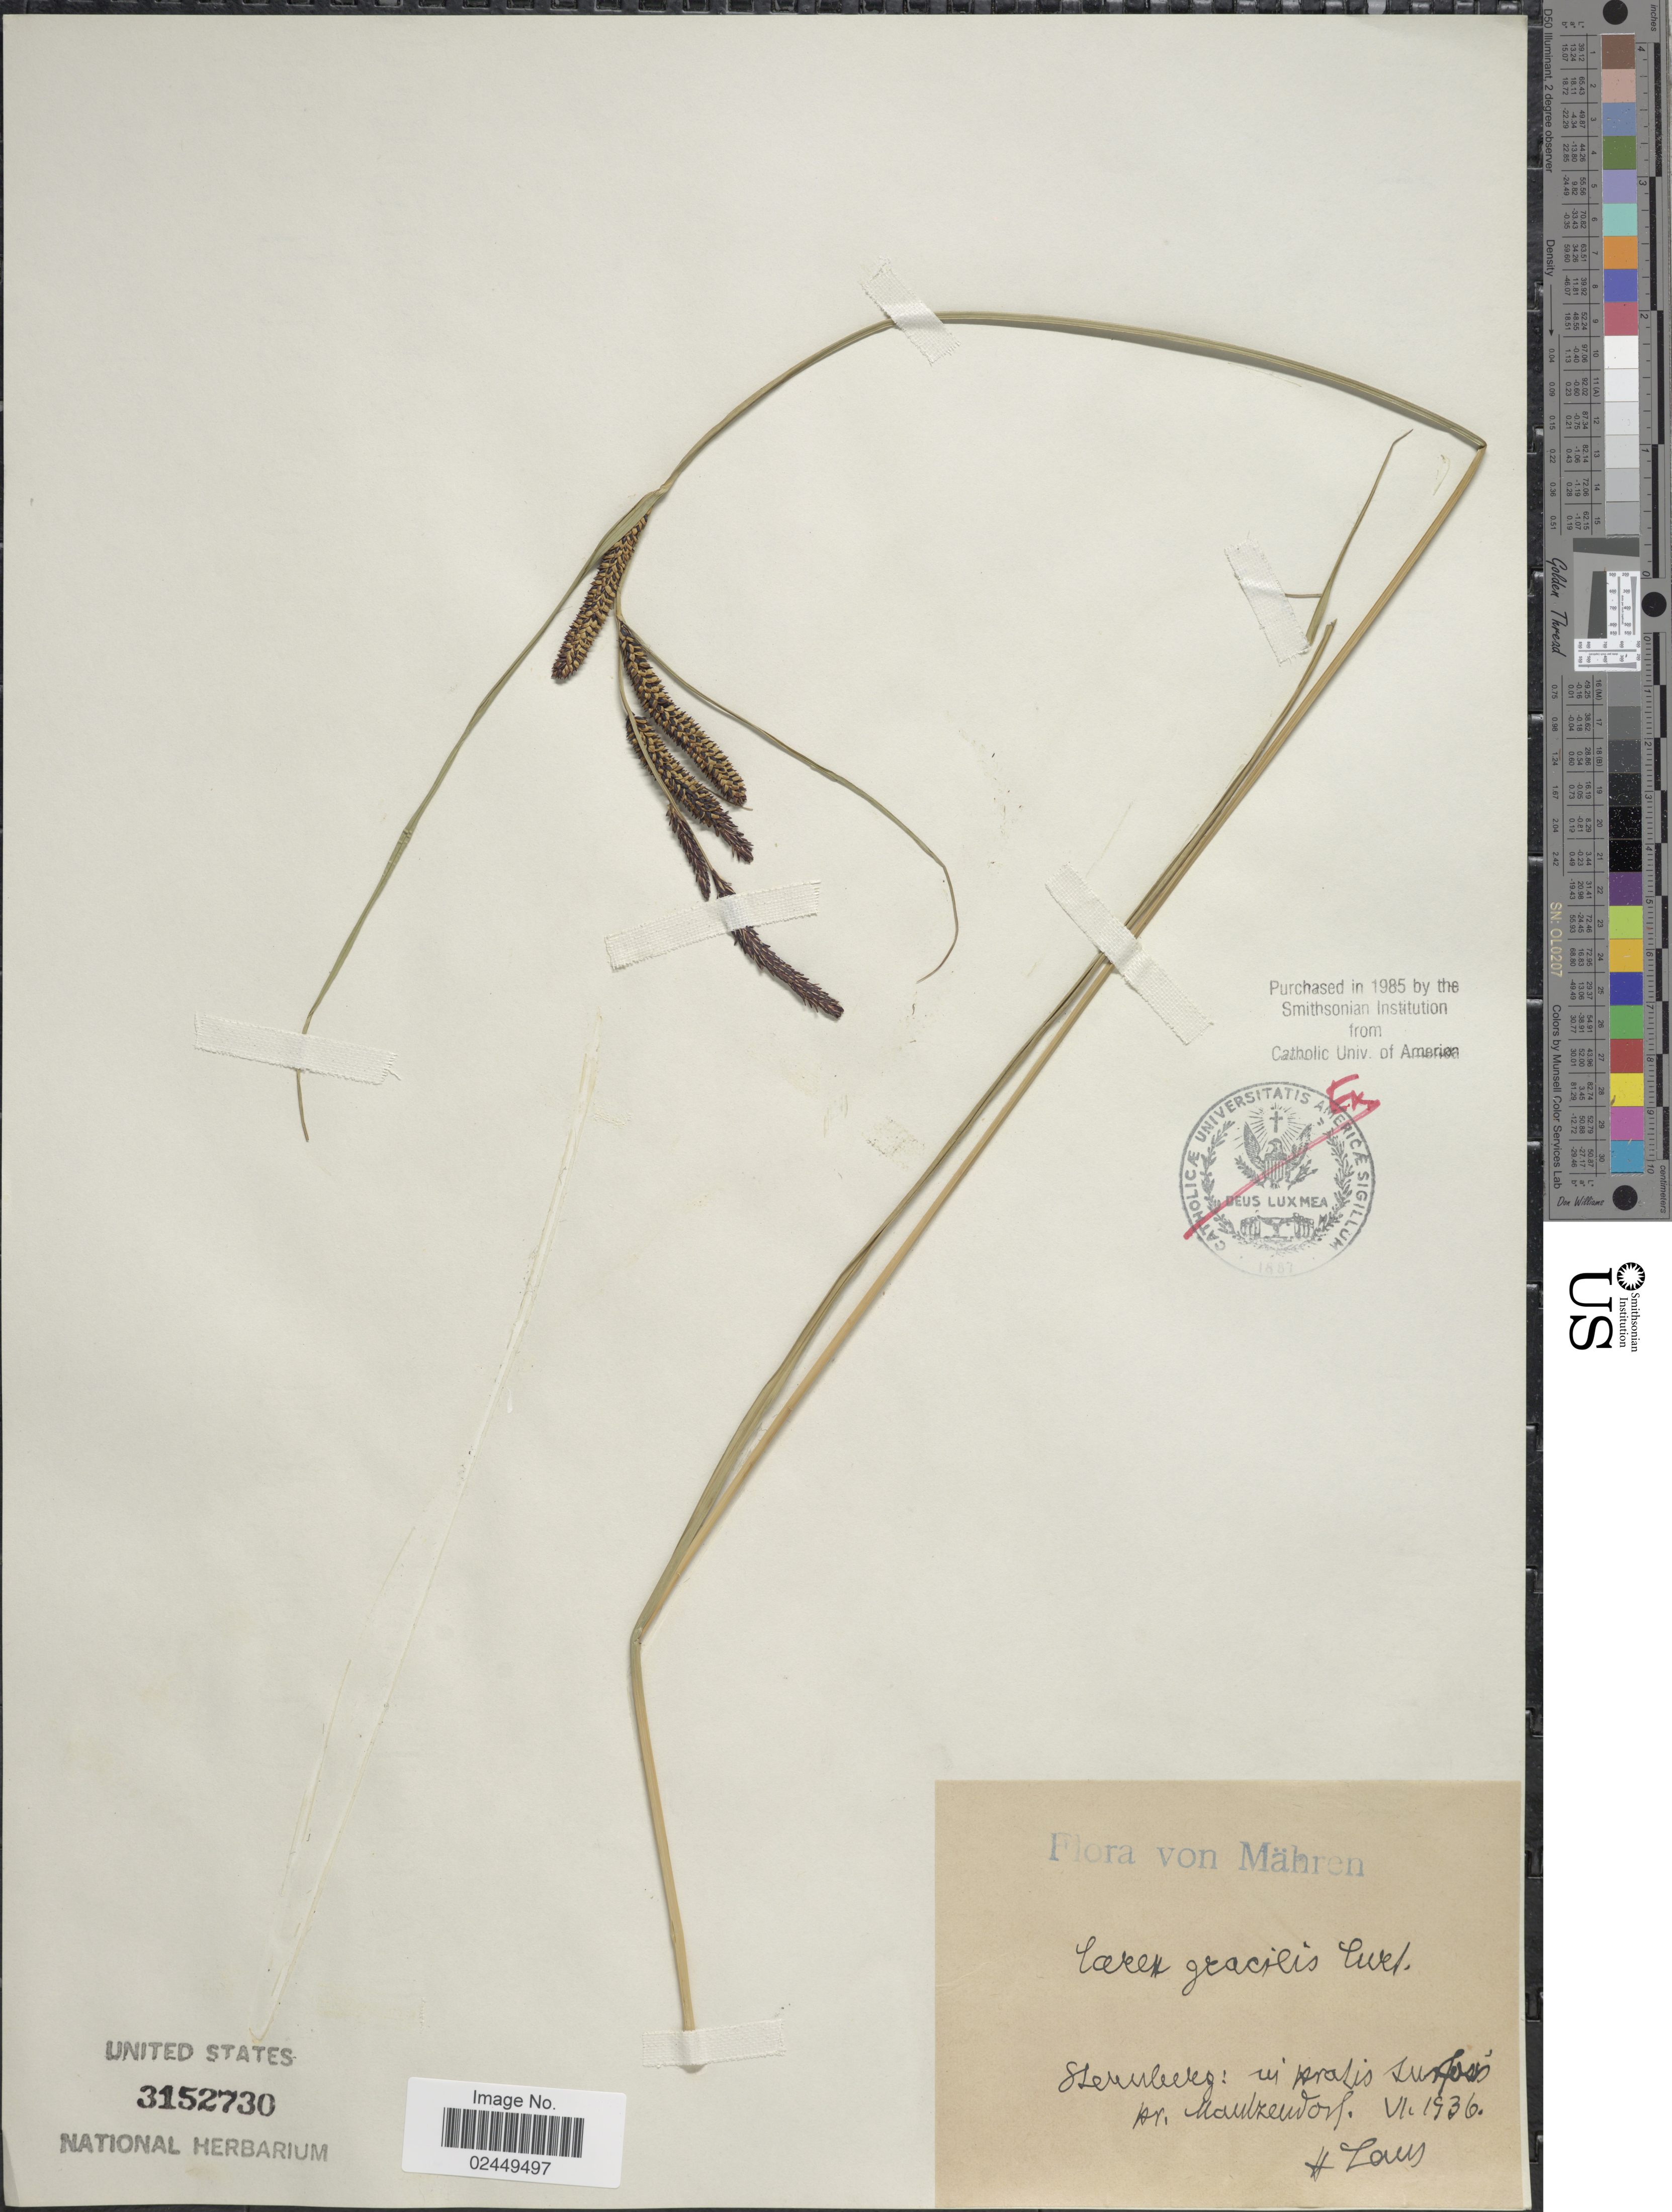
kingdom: Plantae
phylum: Tracheophyta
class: Liliopsida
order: Poales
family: Cyperaceae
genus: Carex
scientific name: Carex acuta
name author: L.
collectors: H. Laus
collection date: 1936-06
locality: Mahren, Sternberg [interpreted]: im pratis sur [illegible text] pr. Naulzendorf. [interpreted]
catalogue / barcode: US 3152730